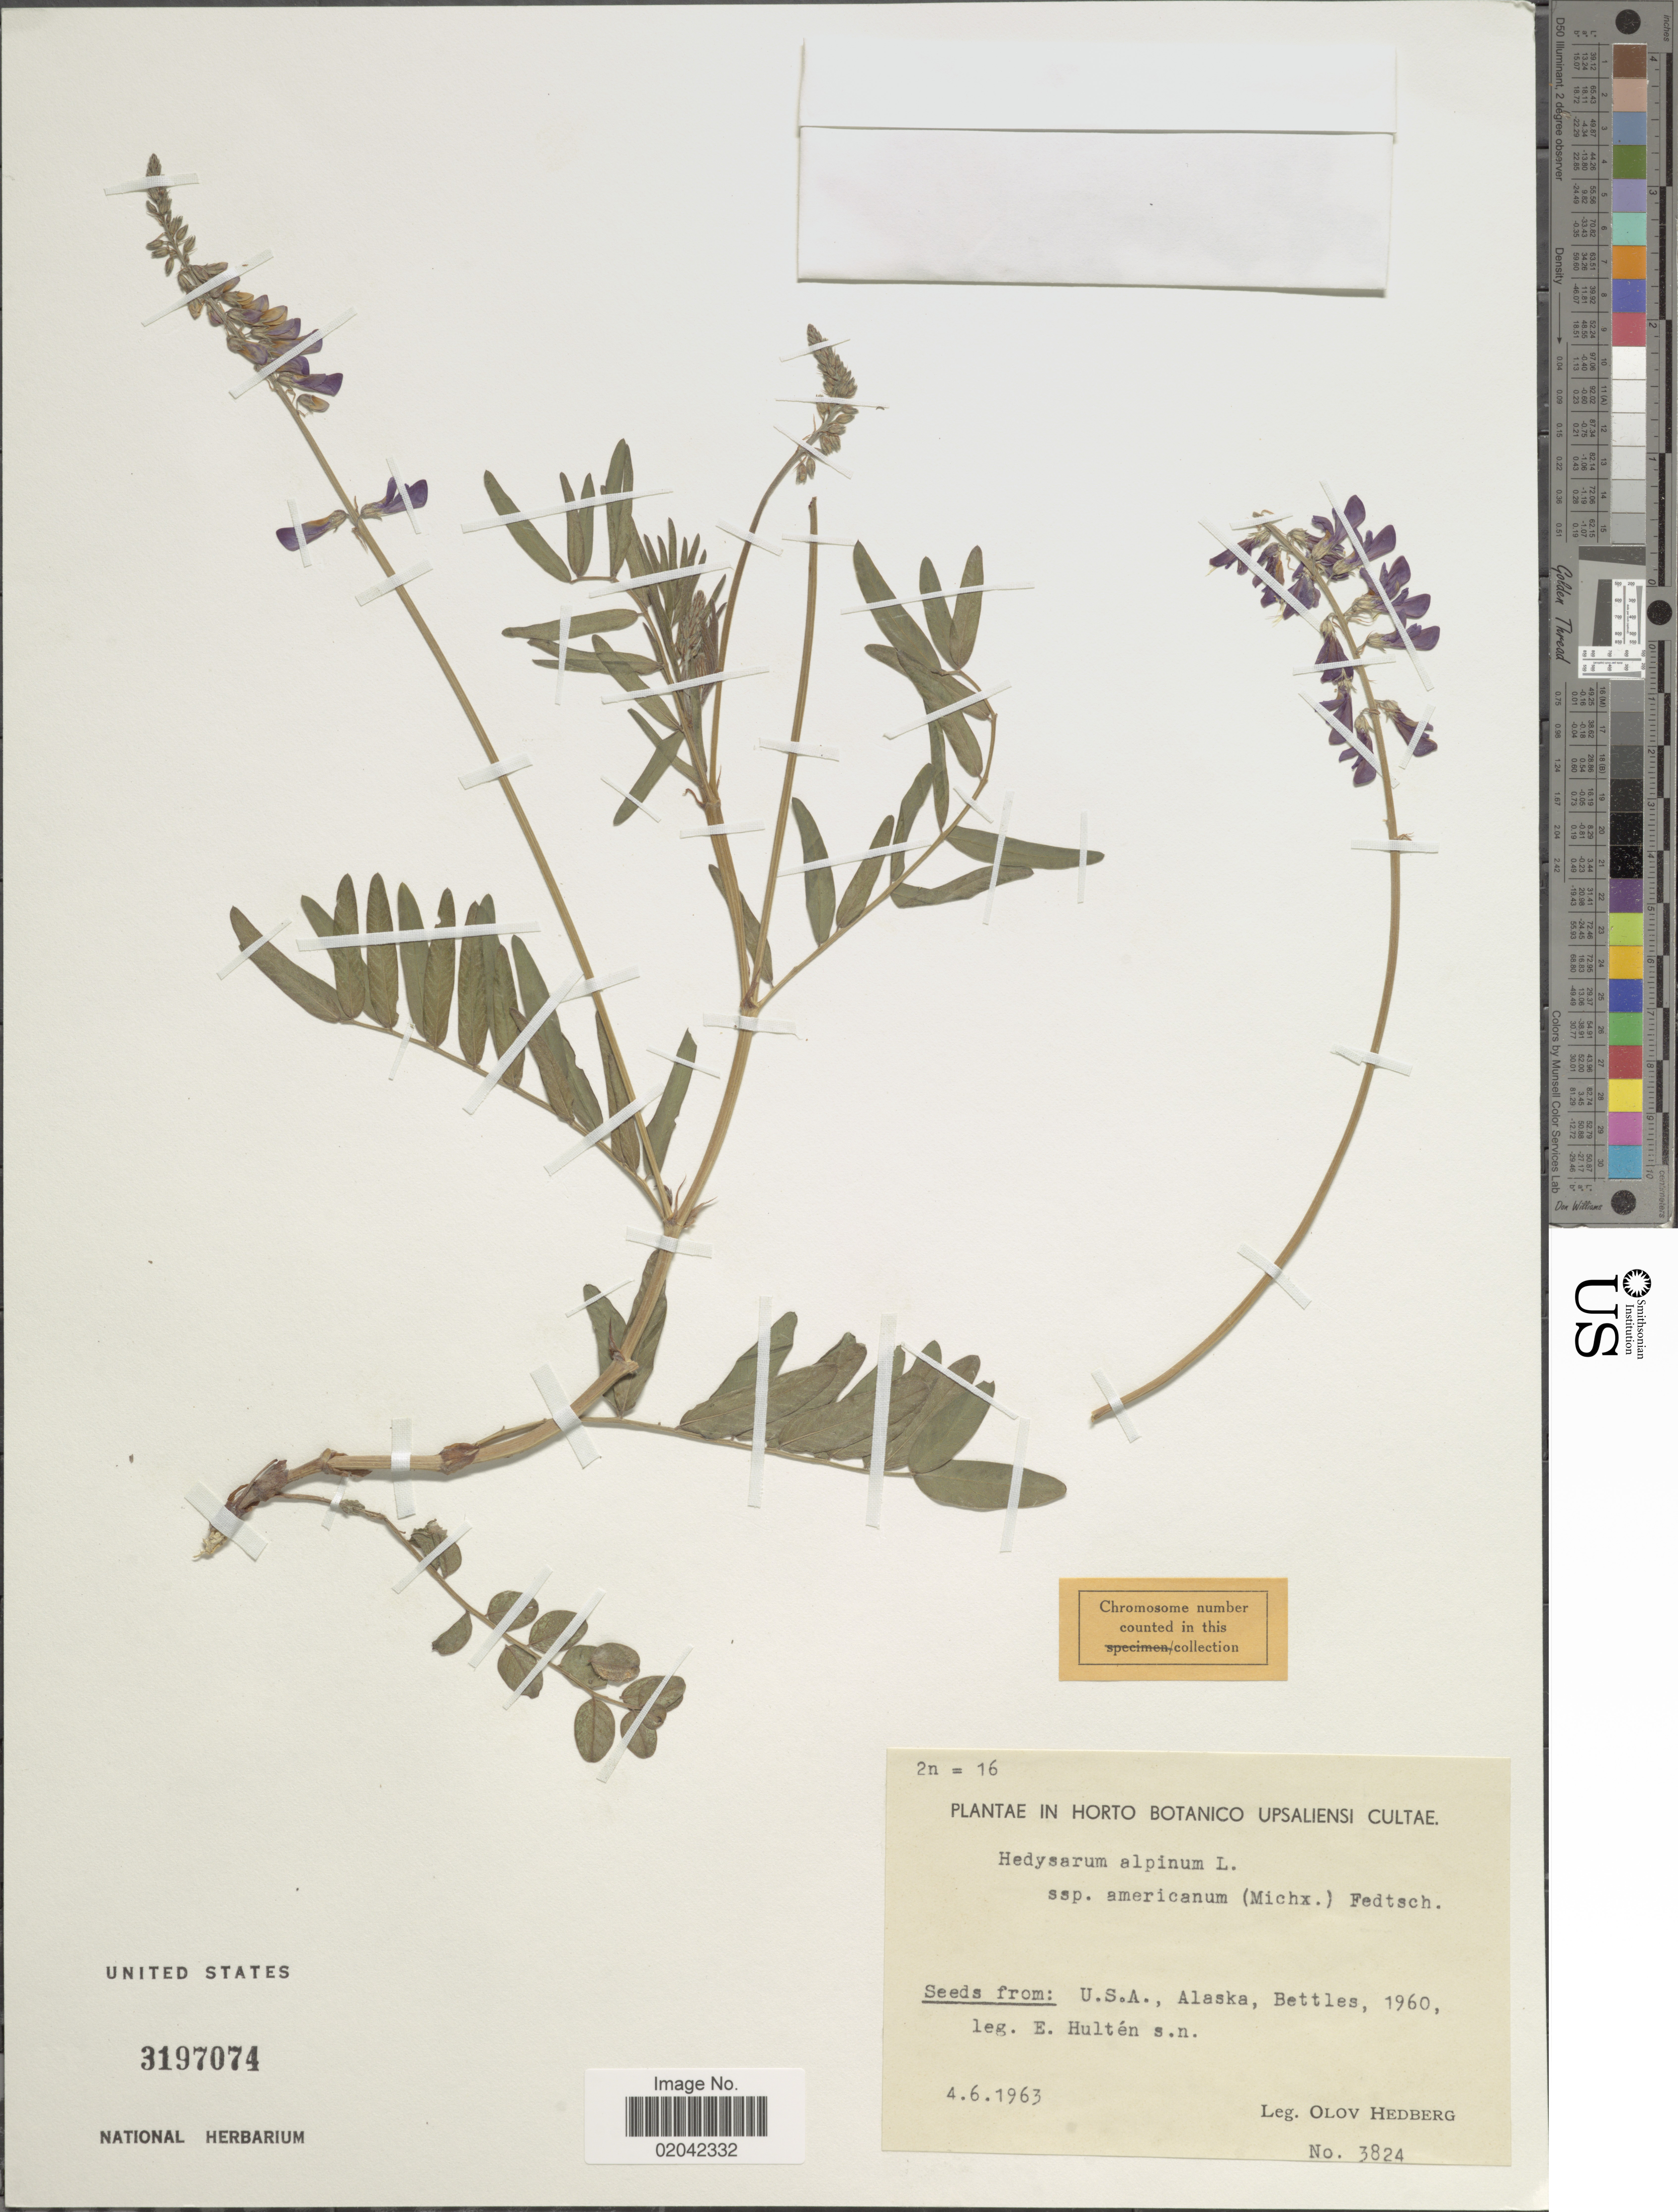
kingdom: Plantae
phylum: Tracheophyta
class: Magnoliopsida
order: Fabales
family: Fabaceae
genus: Hedysarum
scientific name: Hedysarum alpinum var. americanum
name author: Michx. ex Pursh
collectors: O. Hedberg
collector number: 3824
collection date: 1963-04-06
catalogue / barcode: US 3197074